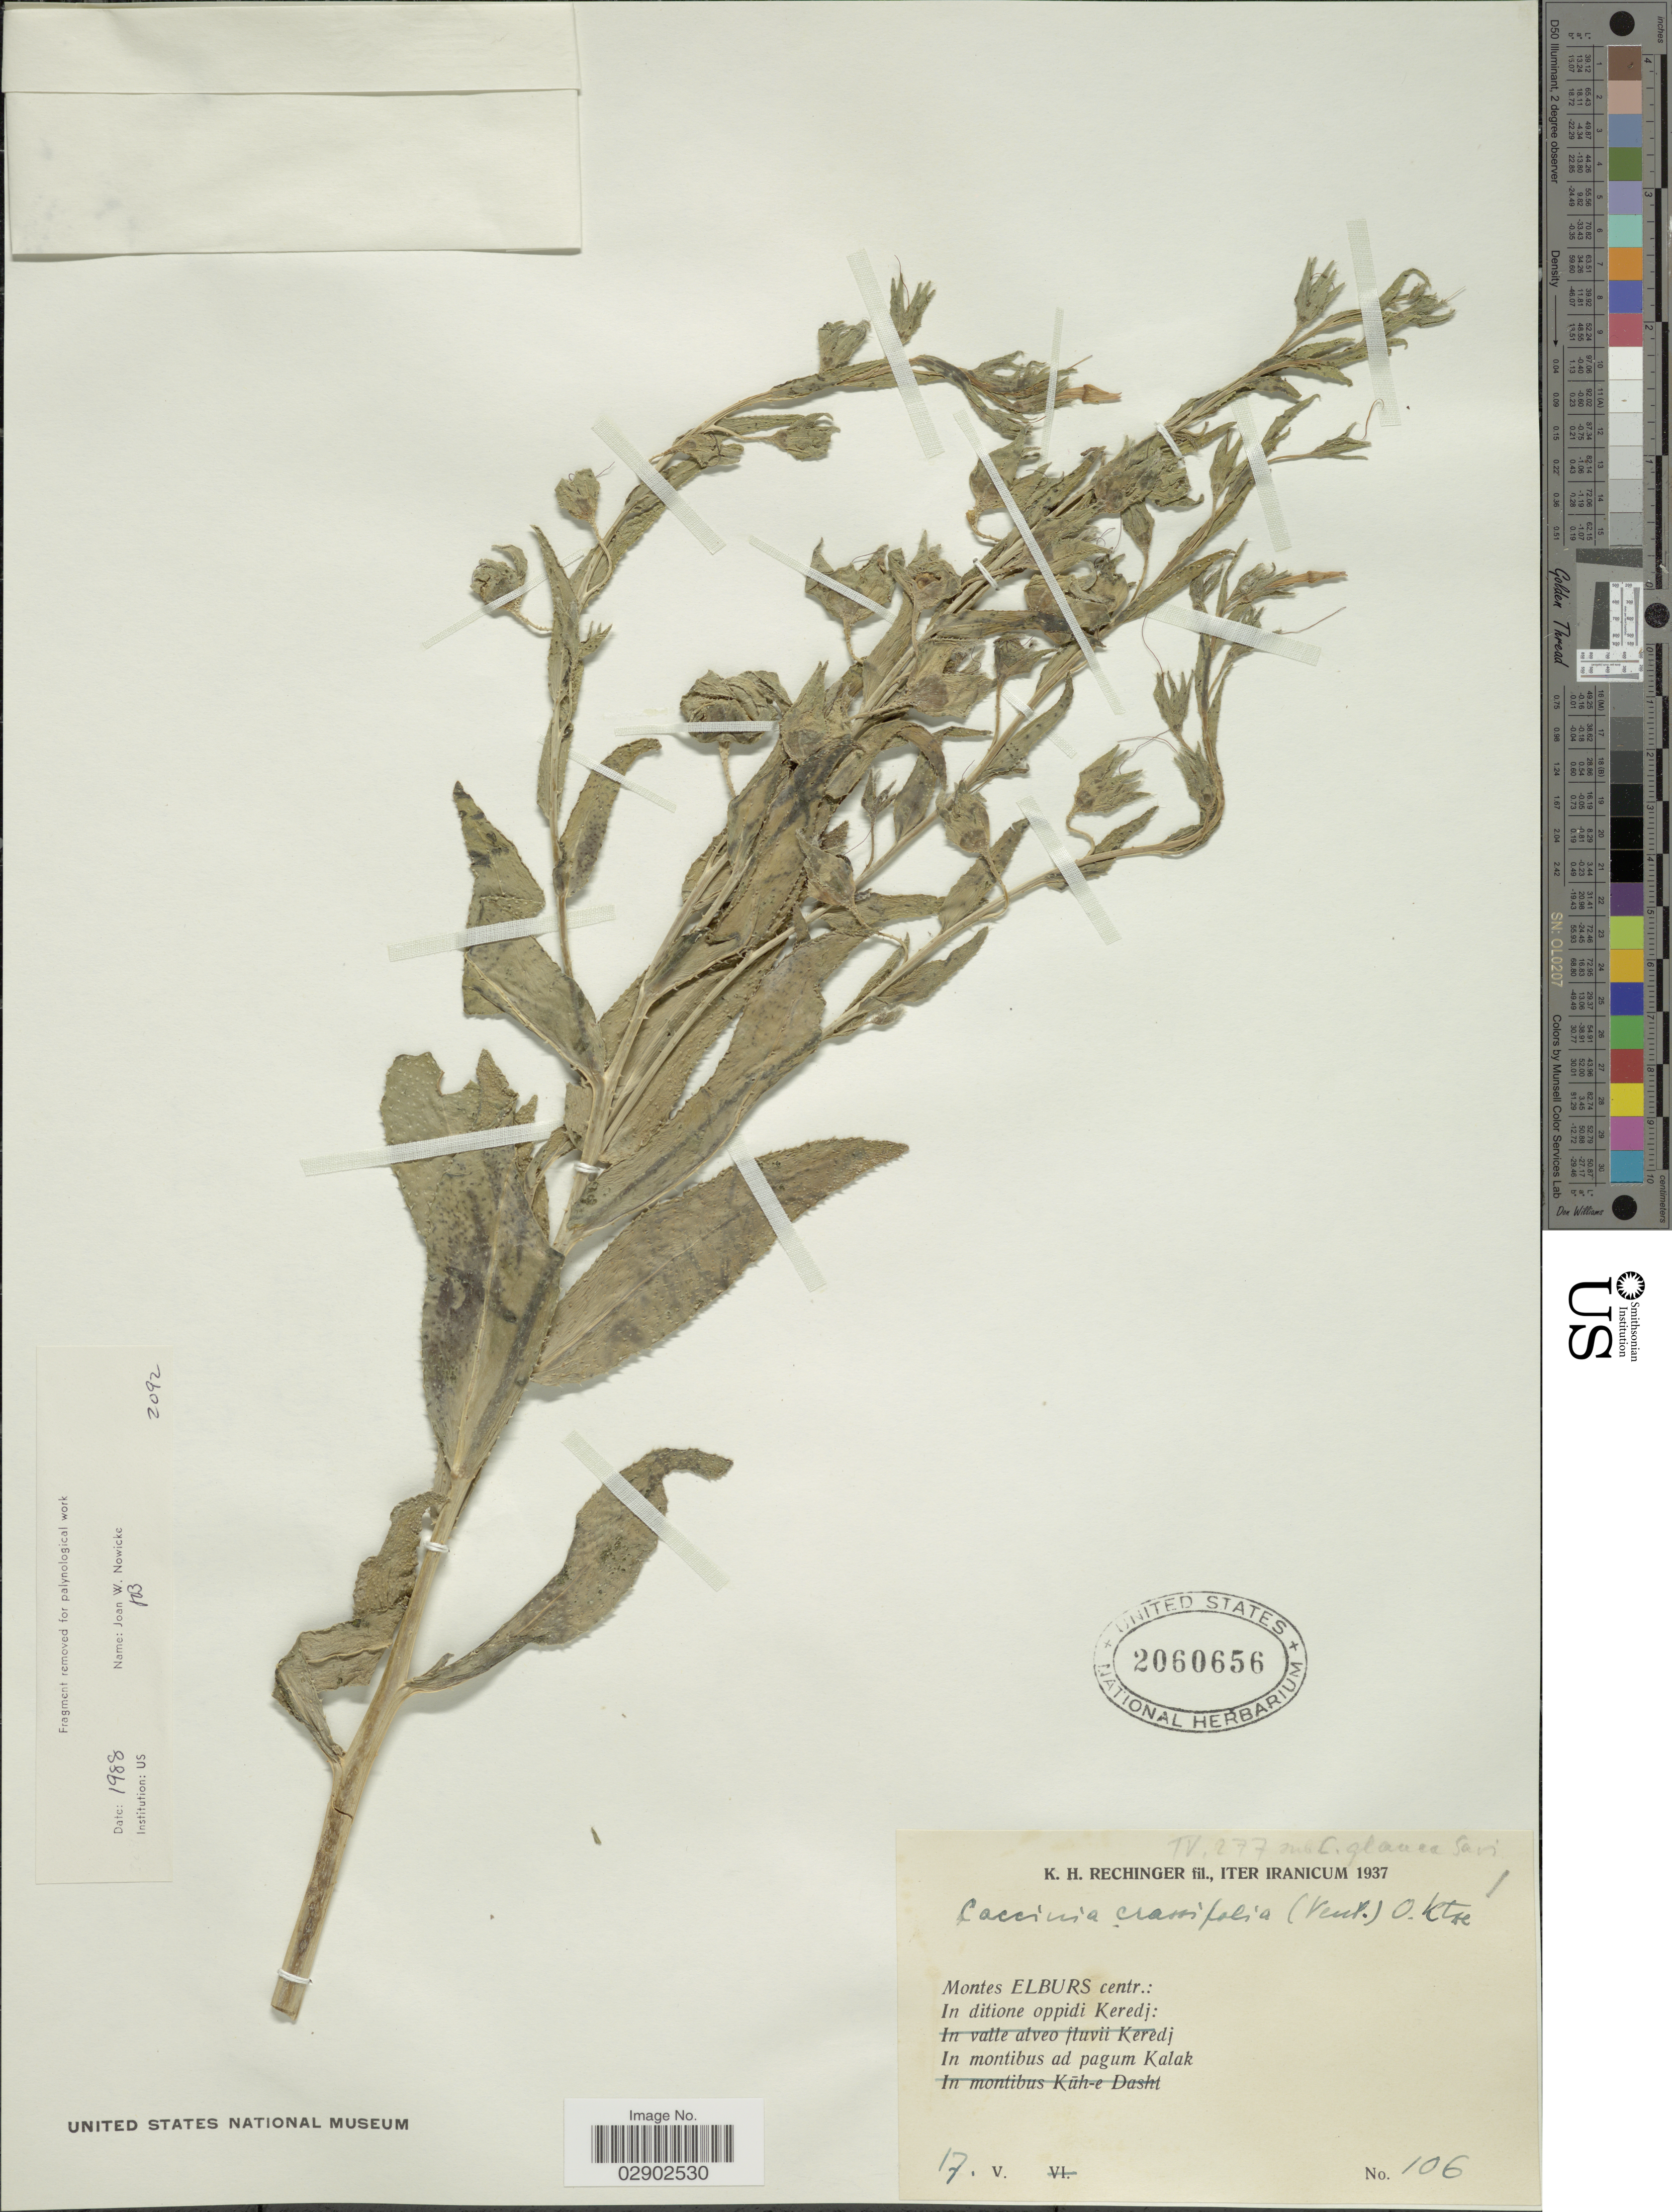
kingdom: Plantae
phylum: Tracheophyta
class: Magnoliopsida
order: Boraginales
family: Boraginaceae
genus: Caccinia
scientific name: Caccinia crassifolia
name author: (Vent.) Kuntze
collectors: K. H. Rechinger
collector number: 106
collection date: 1937-05-17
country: Iran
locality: Montes Elburs centr.: In ditione oppidi Keredj. In montibus ad pagum Kalak.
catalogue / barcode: US 2060656